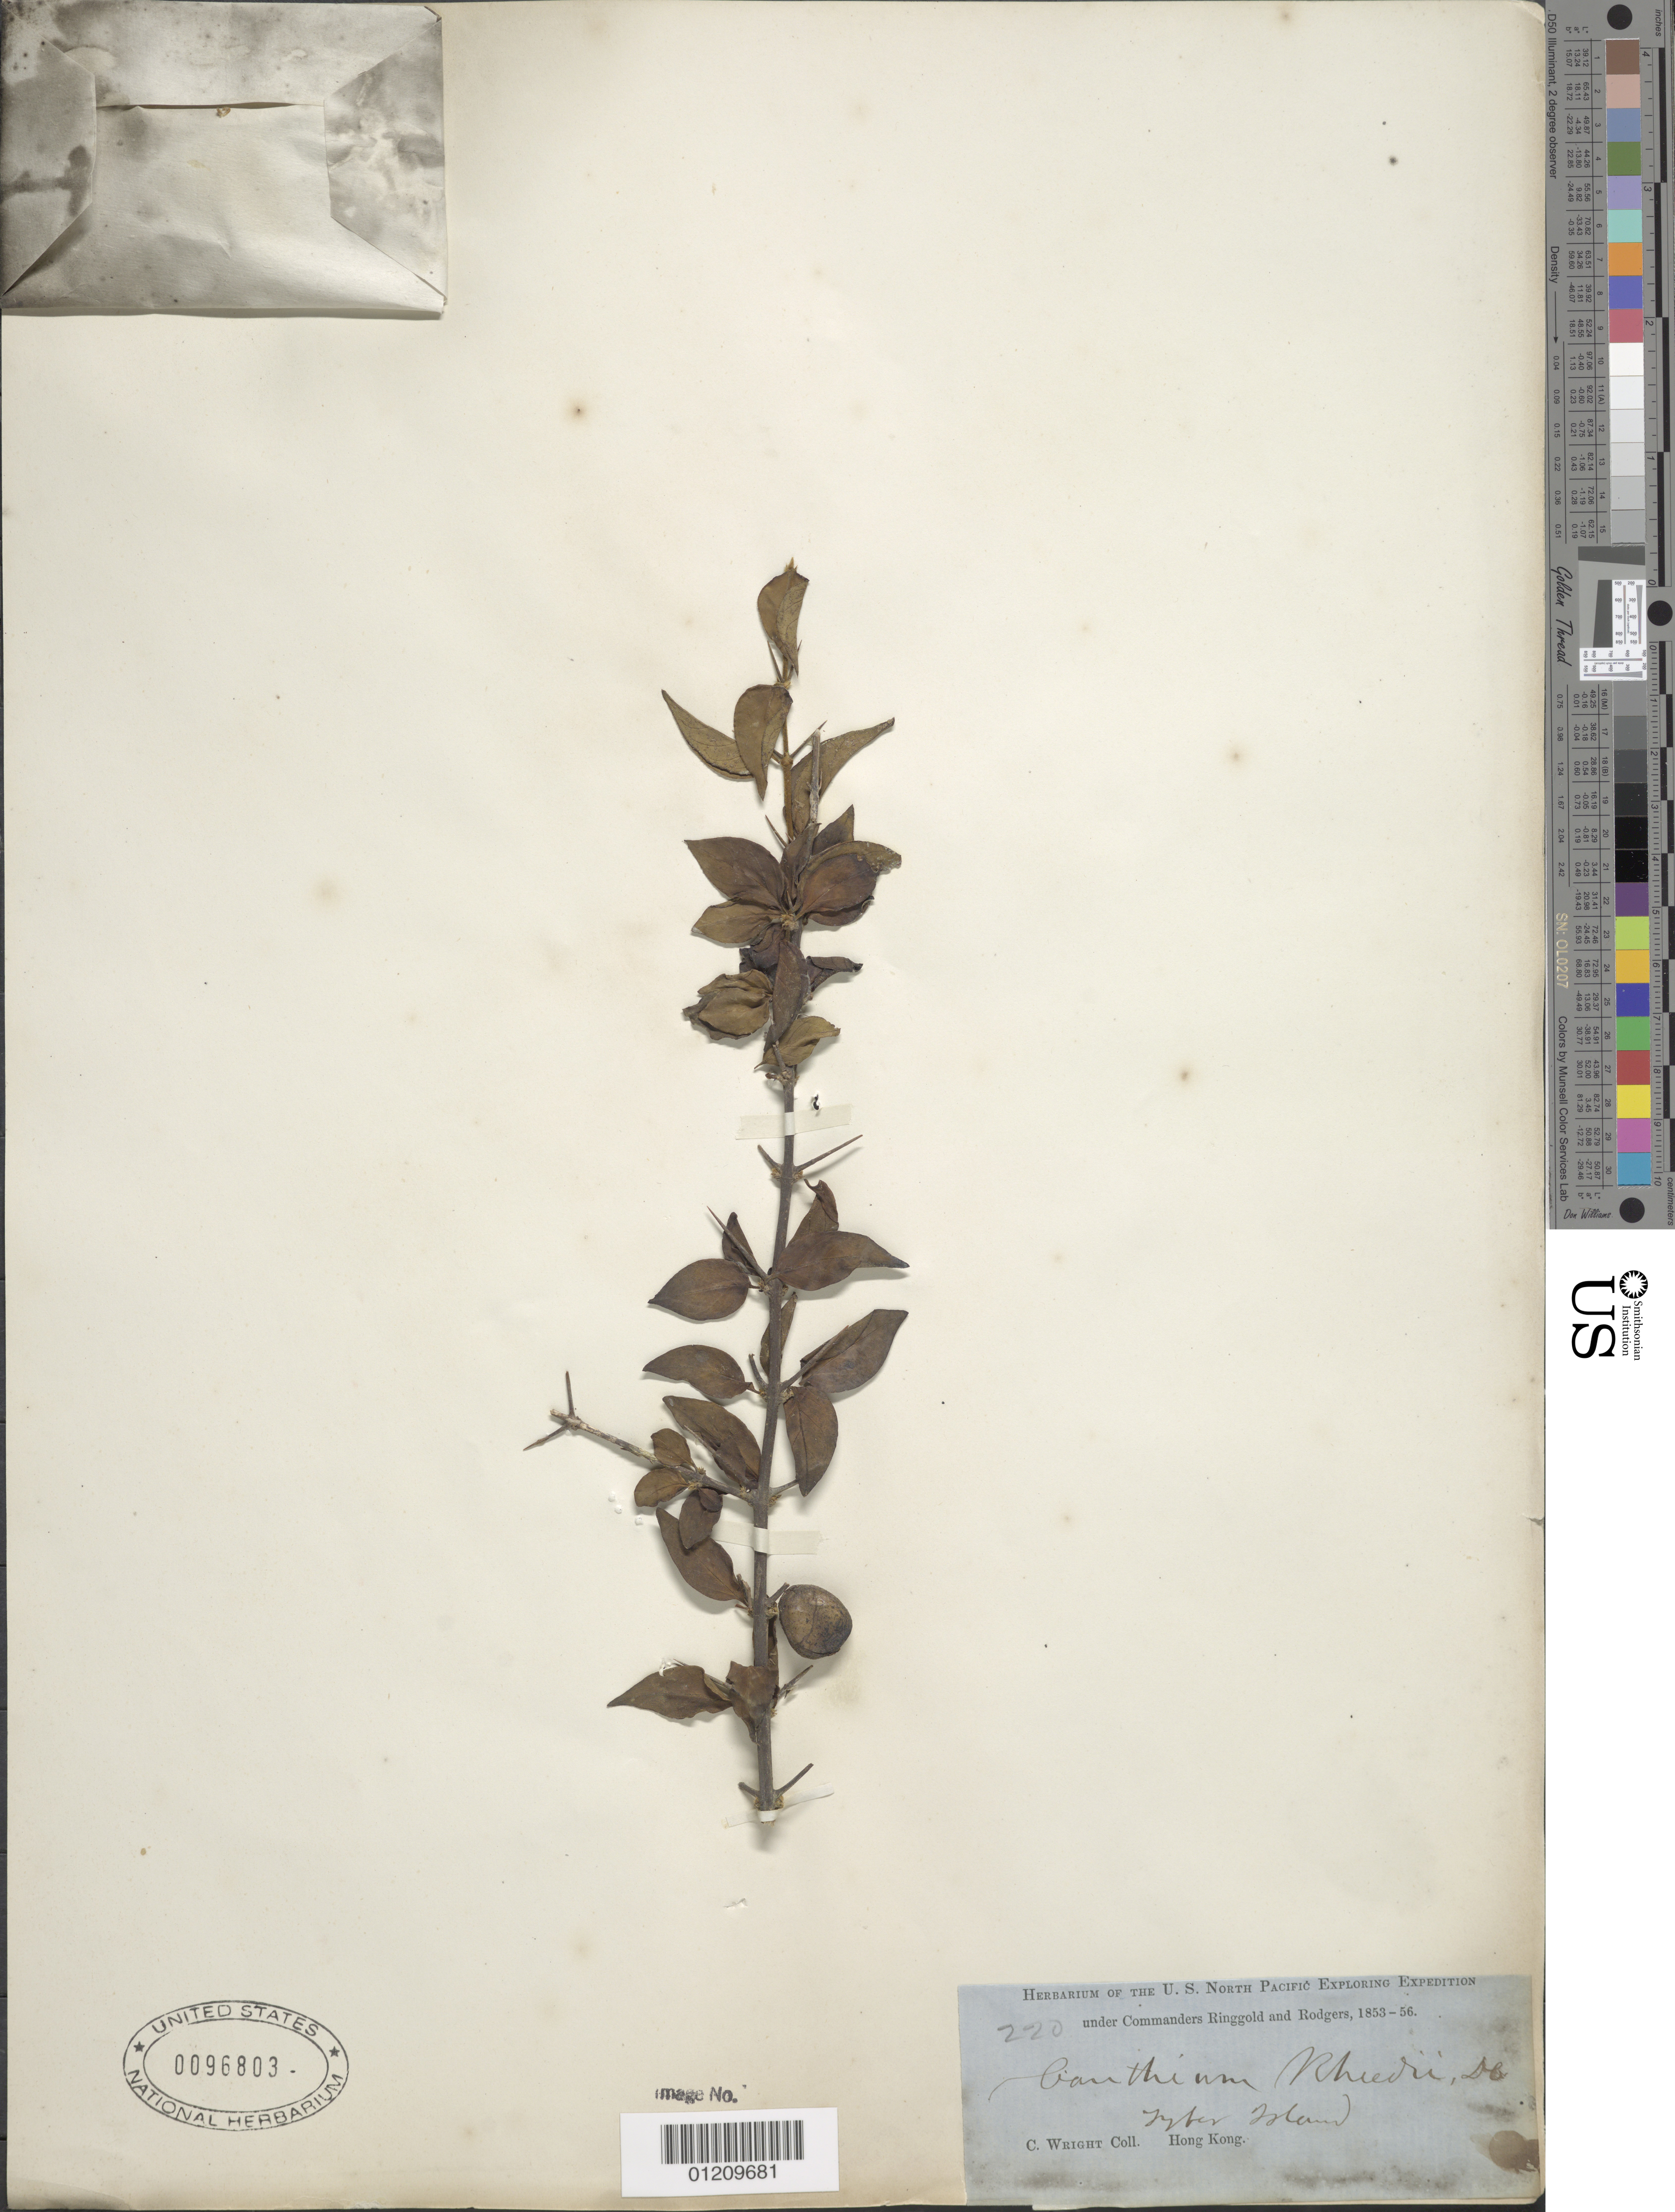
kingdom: Plantae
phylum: Tracheophyta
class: Magnoliopsida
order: Gentianales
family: Rubiaceae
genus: Canthium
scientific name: Canthium rheedei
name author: DC.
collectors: C. Wright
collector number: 220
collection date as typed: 1853 to -- -- 1856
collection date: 1853/1856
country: China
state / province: Hong Kong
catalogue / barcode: US 96803